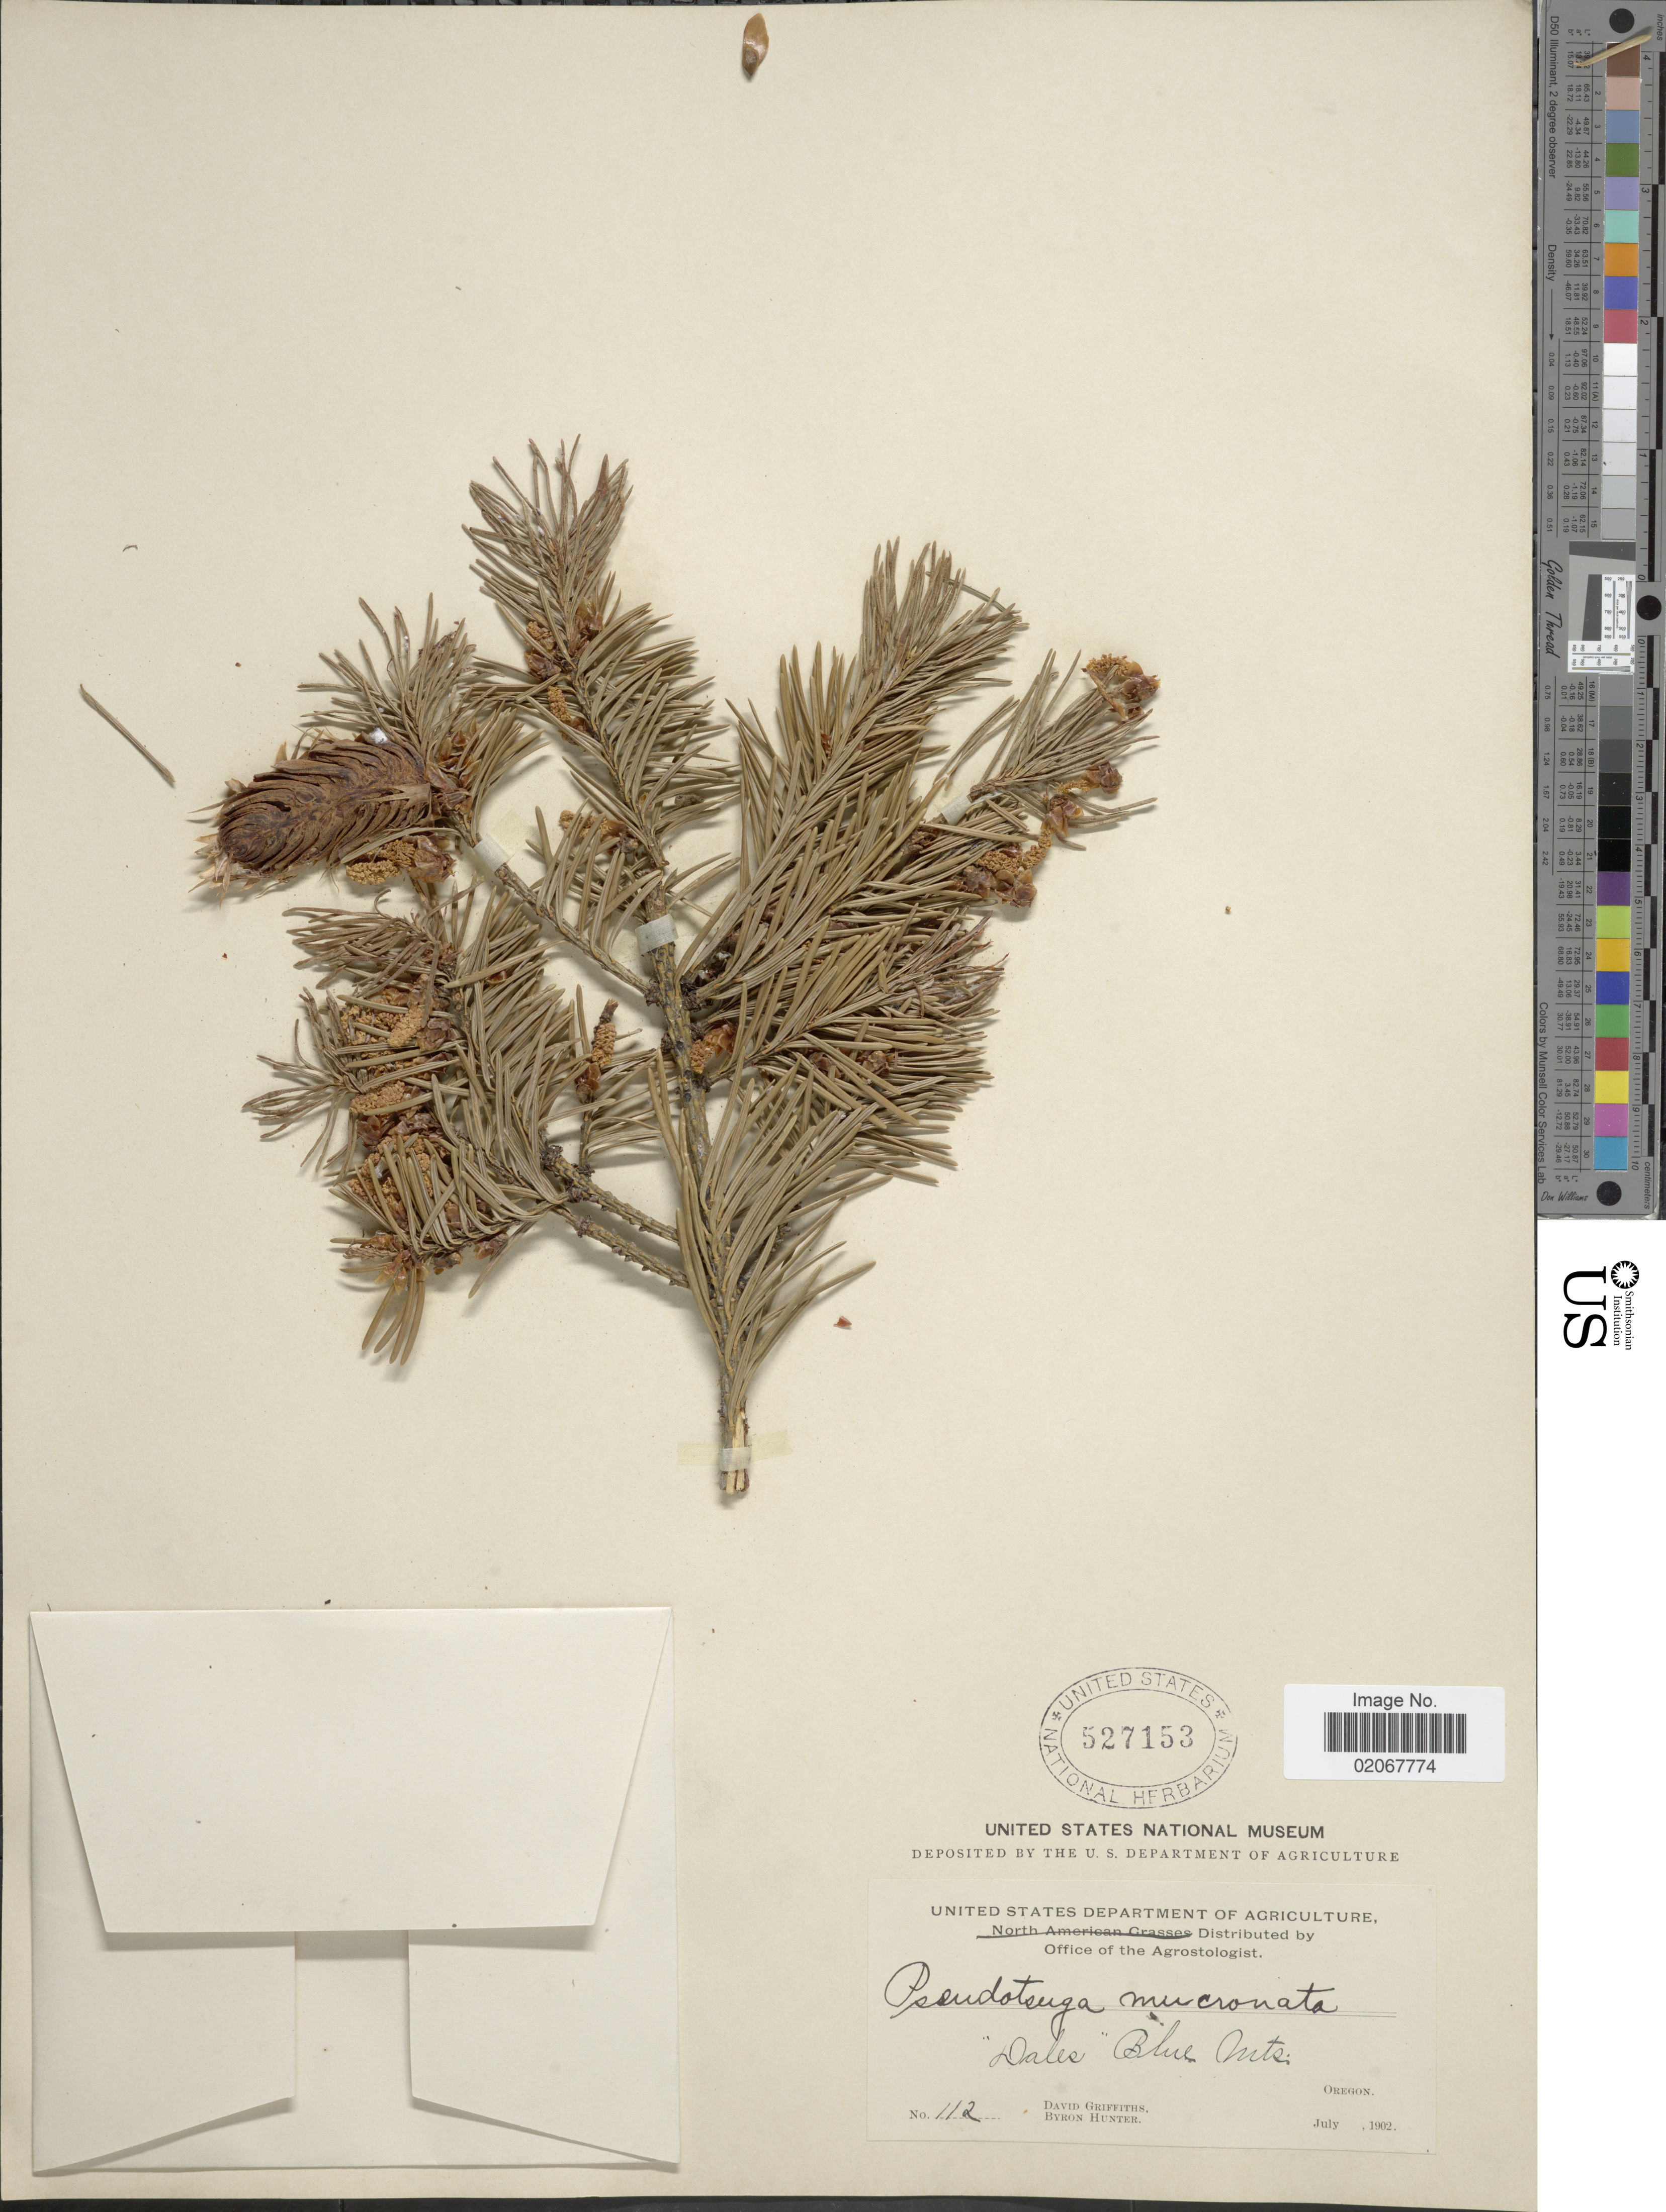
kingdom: Plantae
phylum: Tracheophyta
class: Pinopsida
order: Pinales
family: Pinaceae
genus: Pseudotsuga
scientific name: Pseudotsuga menziesii var. glauca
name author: (Beissn.) Franco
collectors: D. Griffiths & B. Hunter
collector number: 112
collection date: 1902-07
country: United States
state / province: Oregon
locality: Dales Blue Mts.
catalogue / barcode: US 527153